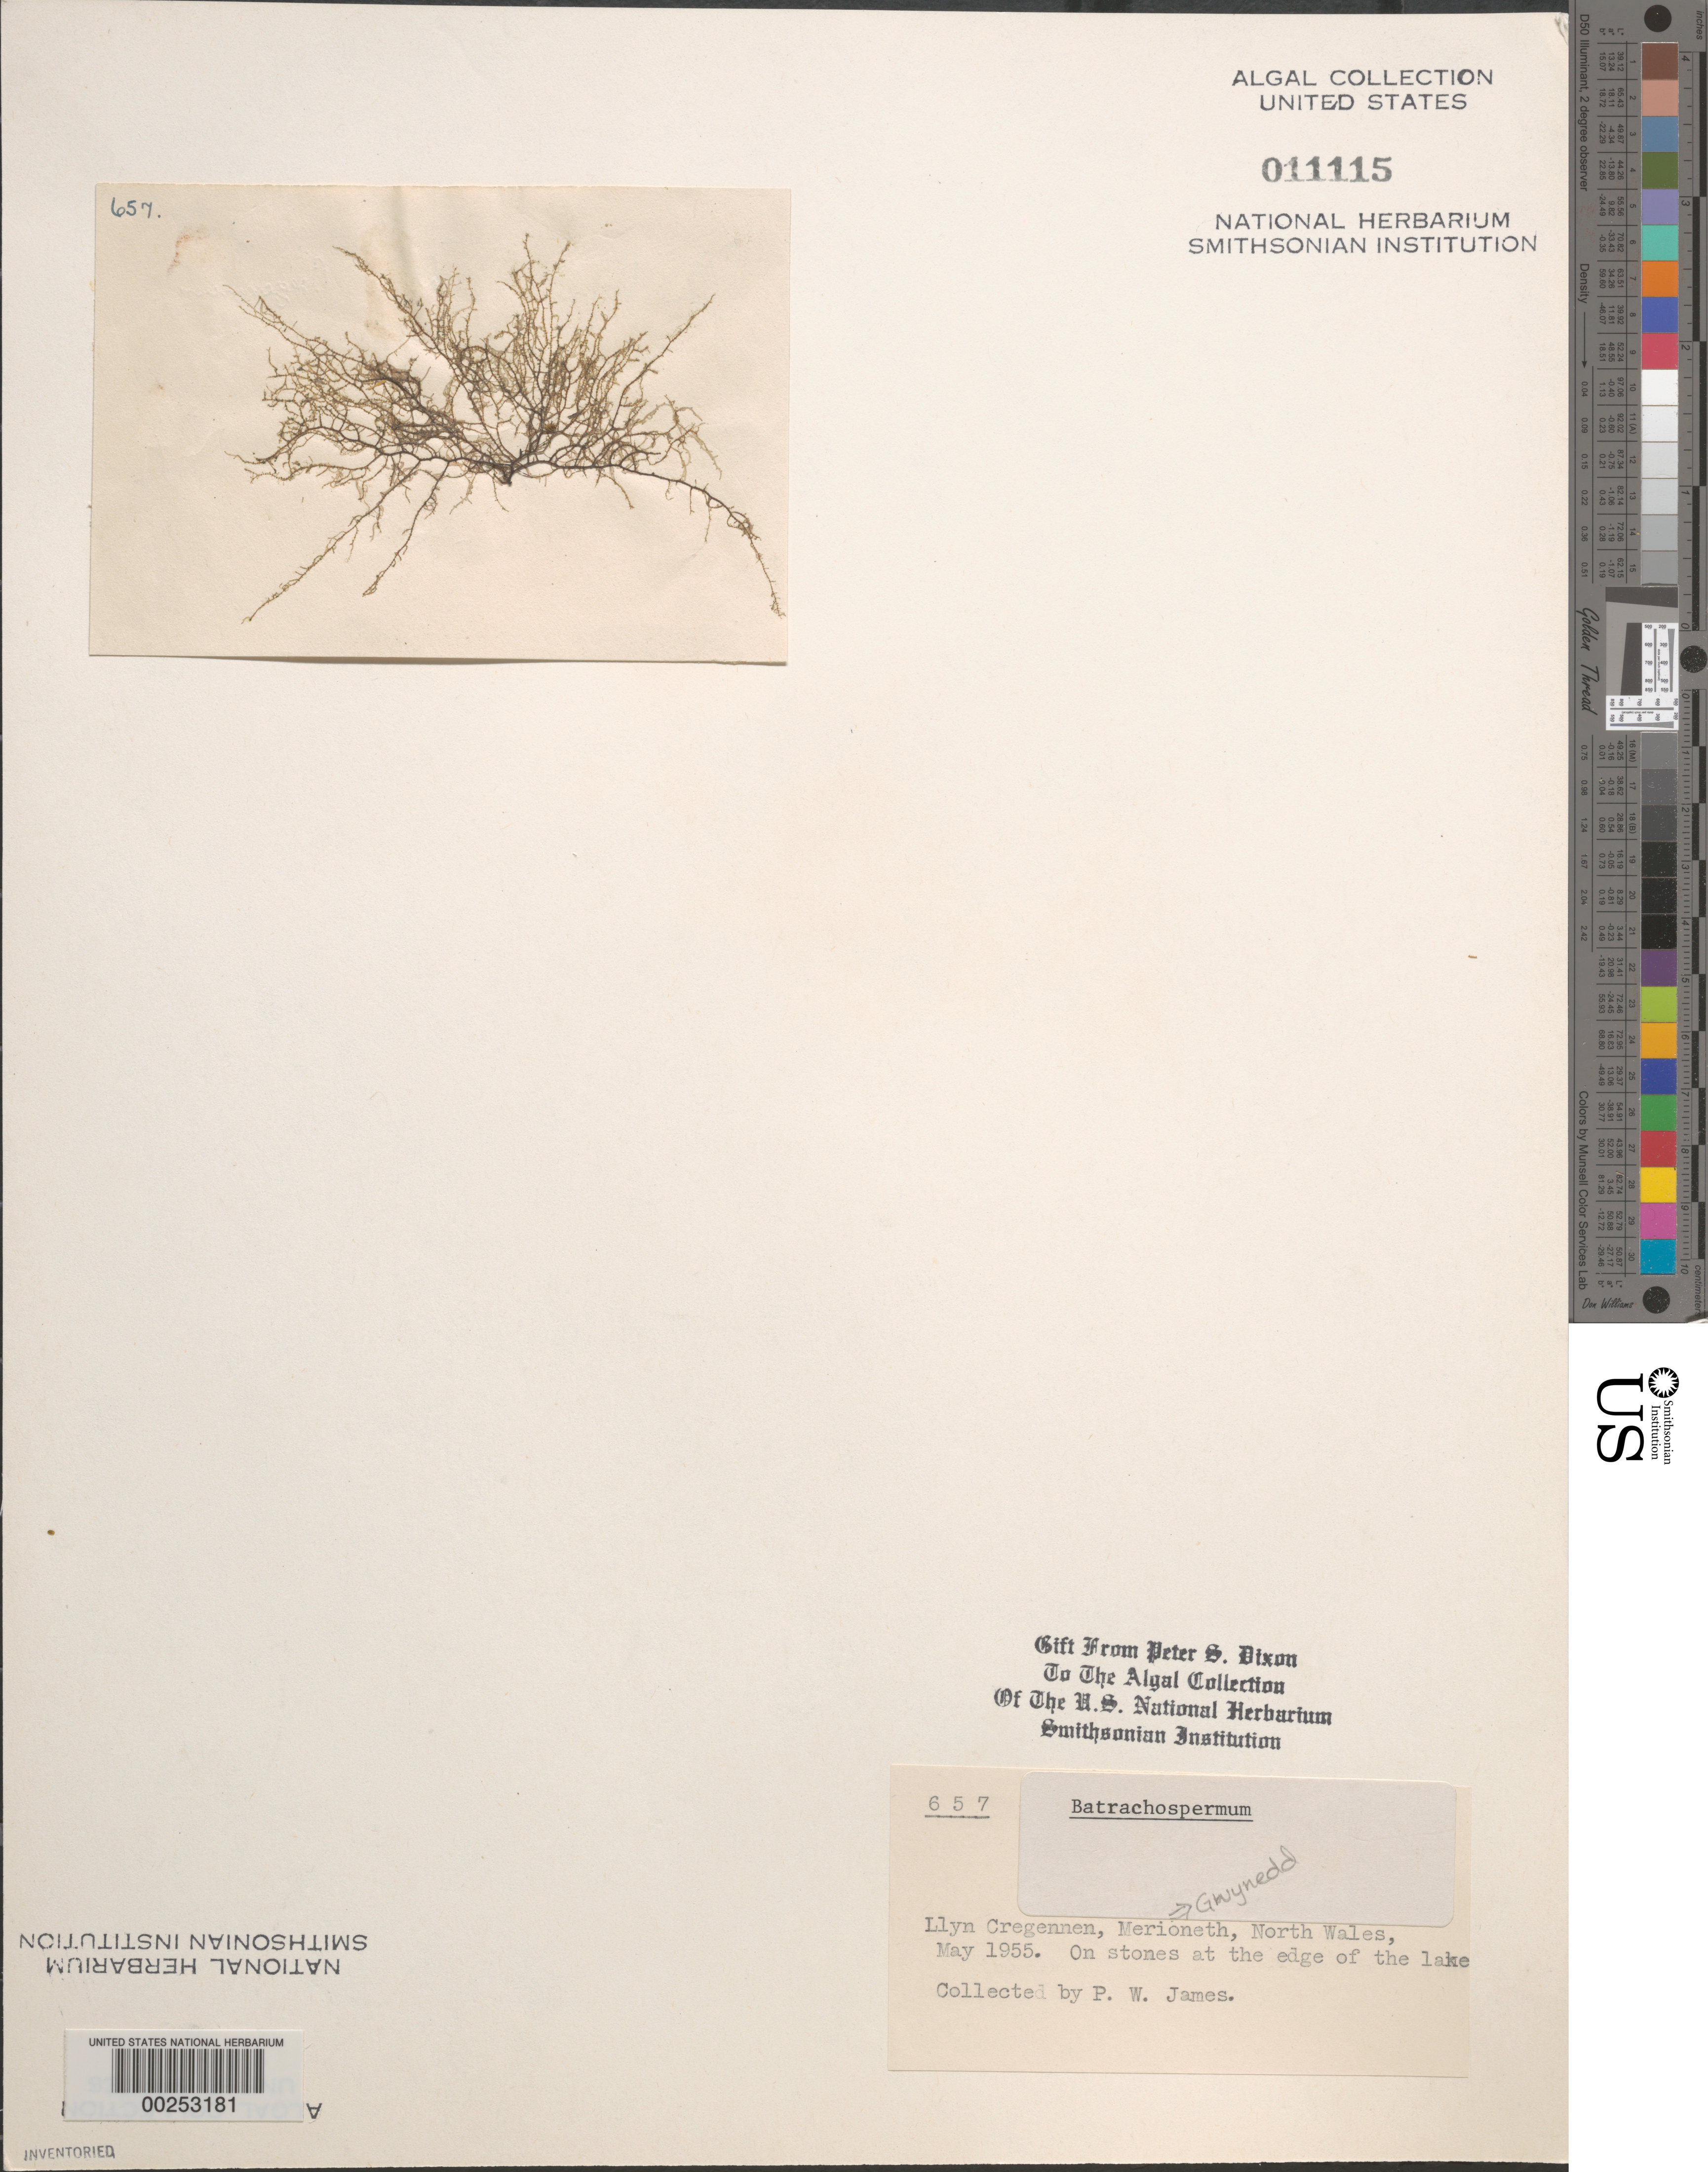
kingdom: Plantae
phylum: Rhodophyta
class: Florideophyceae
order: Batrachospermales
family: Batrachospermaceae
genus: Batrachospermum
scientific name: Batrachospermum sp.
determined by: Dixon, P. S.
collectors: P. James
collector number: PSD 657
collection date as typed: May 1955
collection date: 1955-05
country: United Kingdom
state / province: Wales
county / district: Gwynedd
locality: Llyn Cregennen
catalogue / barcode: US 11115